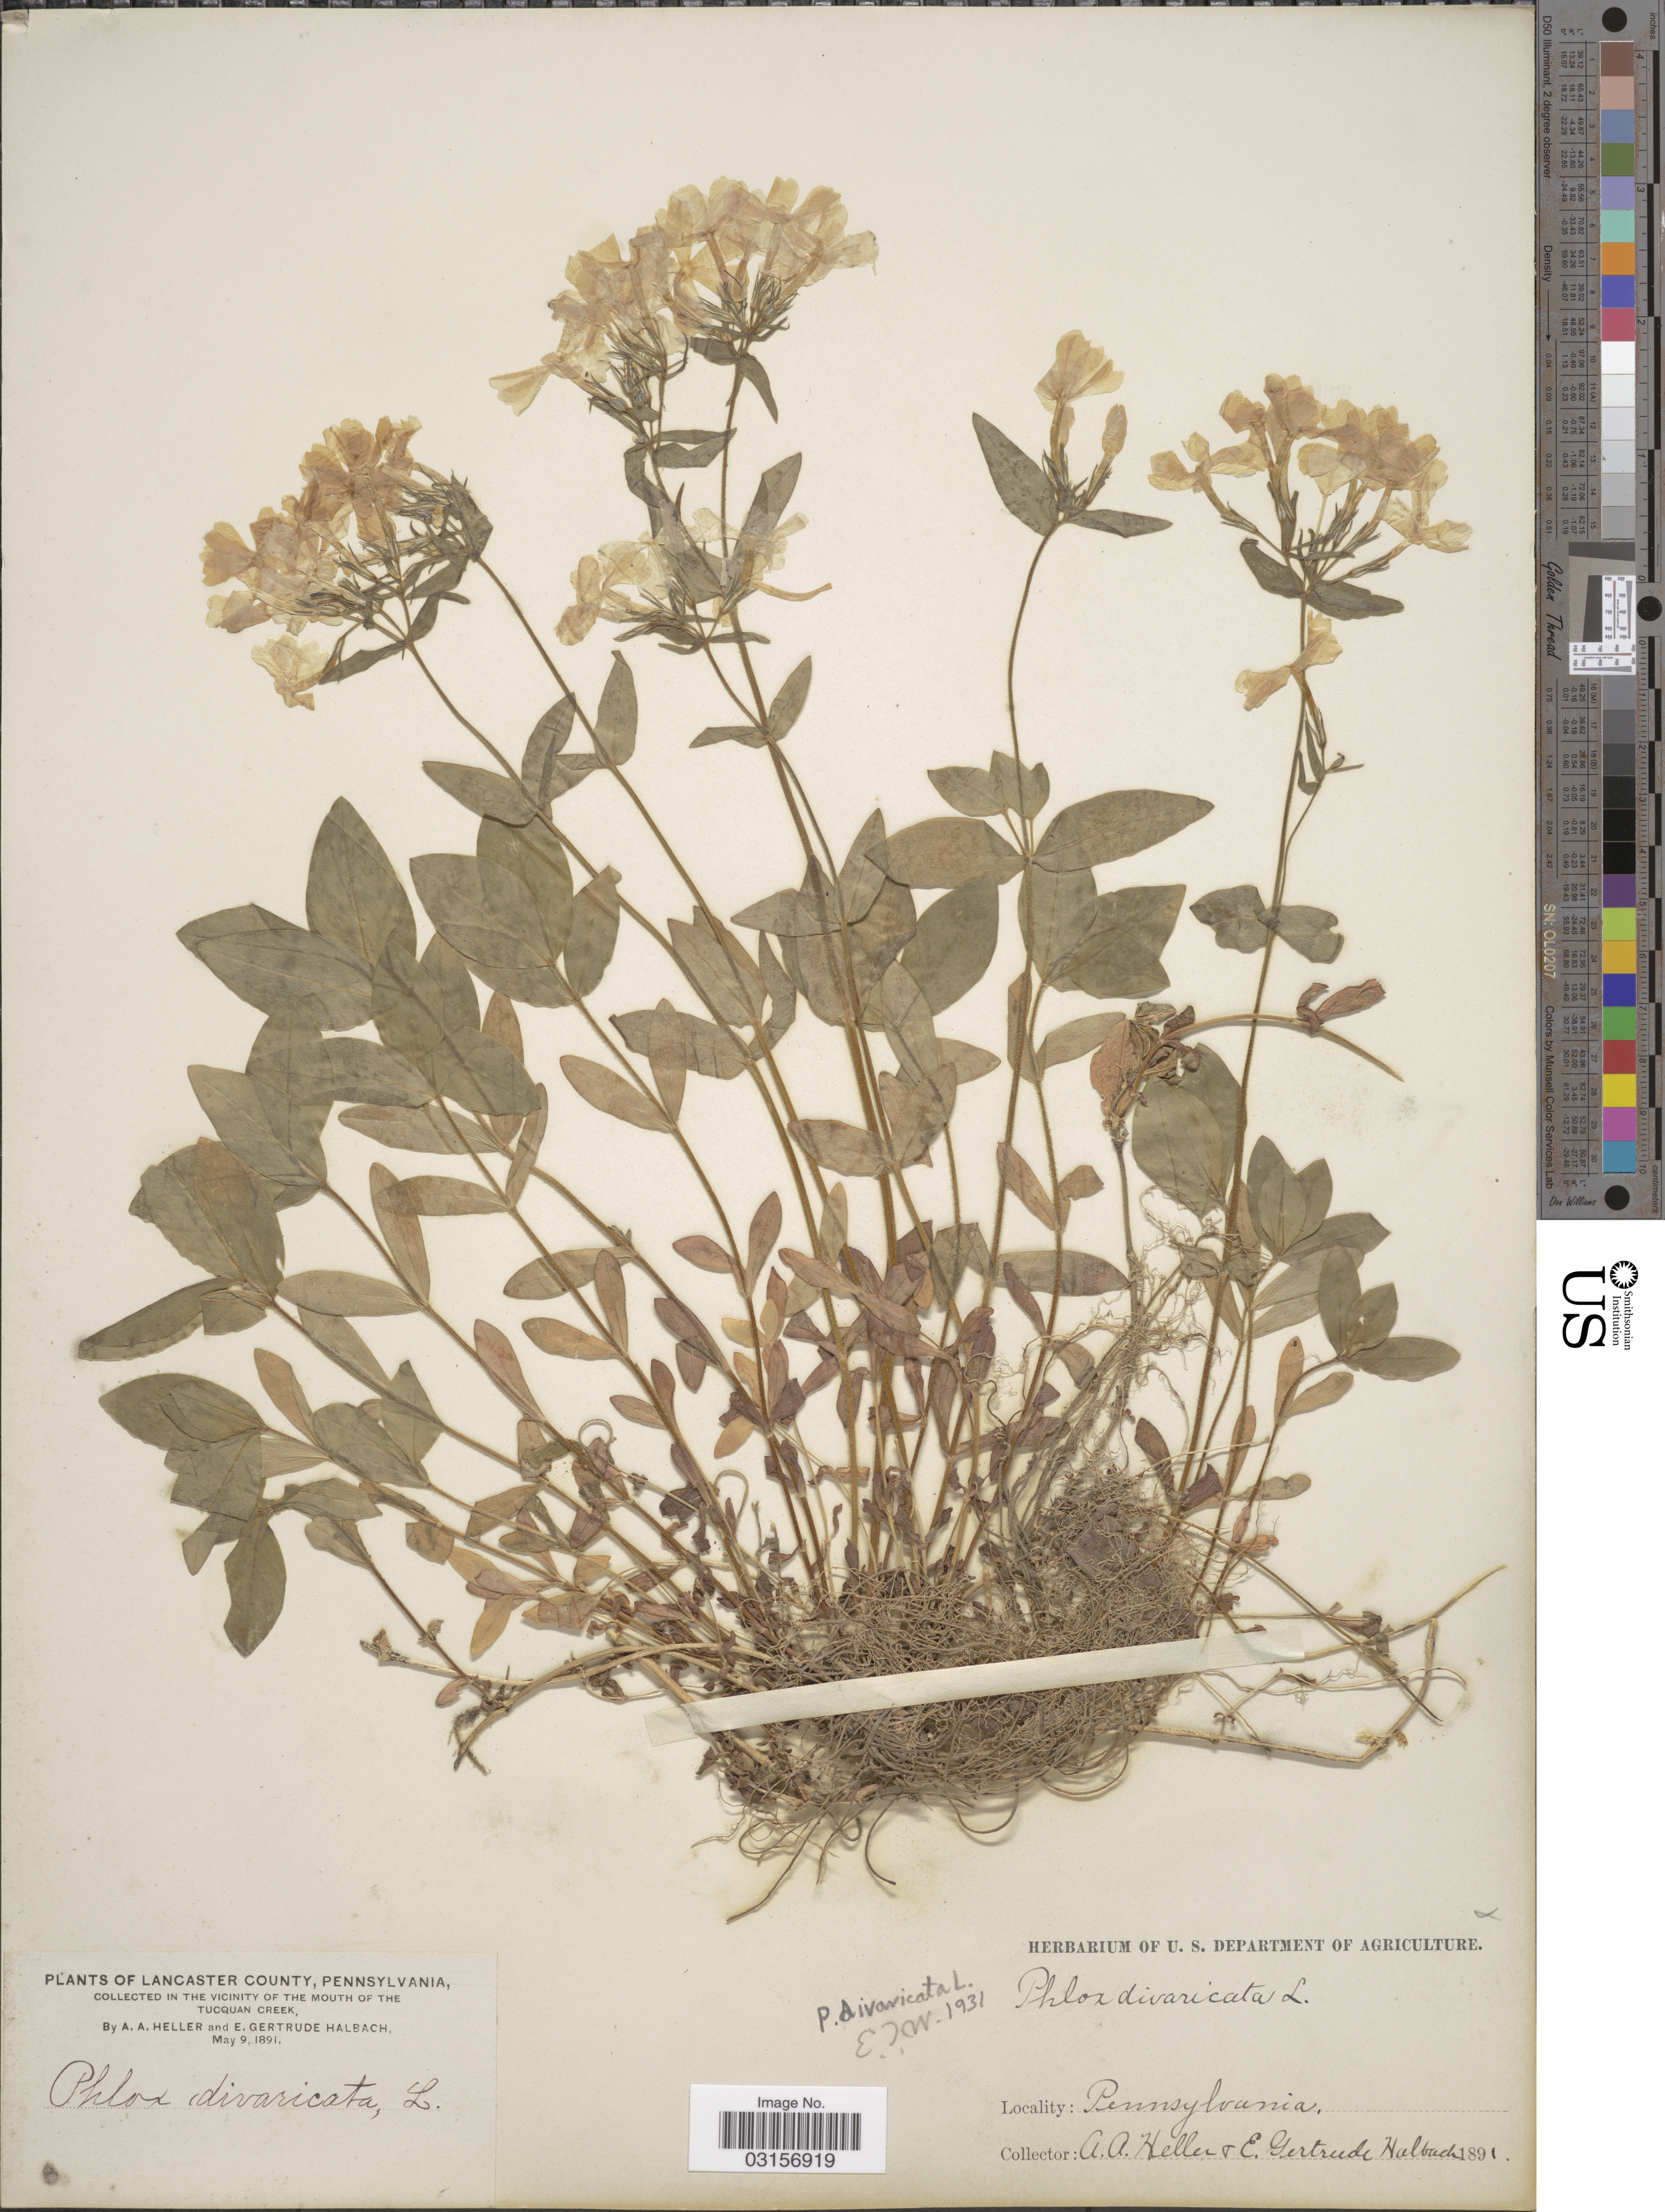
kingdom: Plantae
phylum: Tracheophyta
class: Magnoliopsida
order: Ericales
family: Polemoniaceae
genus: Phlox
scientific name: Phlox divaricata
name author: L.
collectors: A. A. Heller & E. G. Halbach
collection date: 1891-05-09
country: United States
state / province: Pennsylvania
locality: Lancaster County, in the vicinity of the mouth of Tucquan Creek.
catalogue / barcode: US 103116